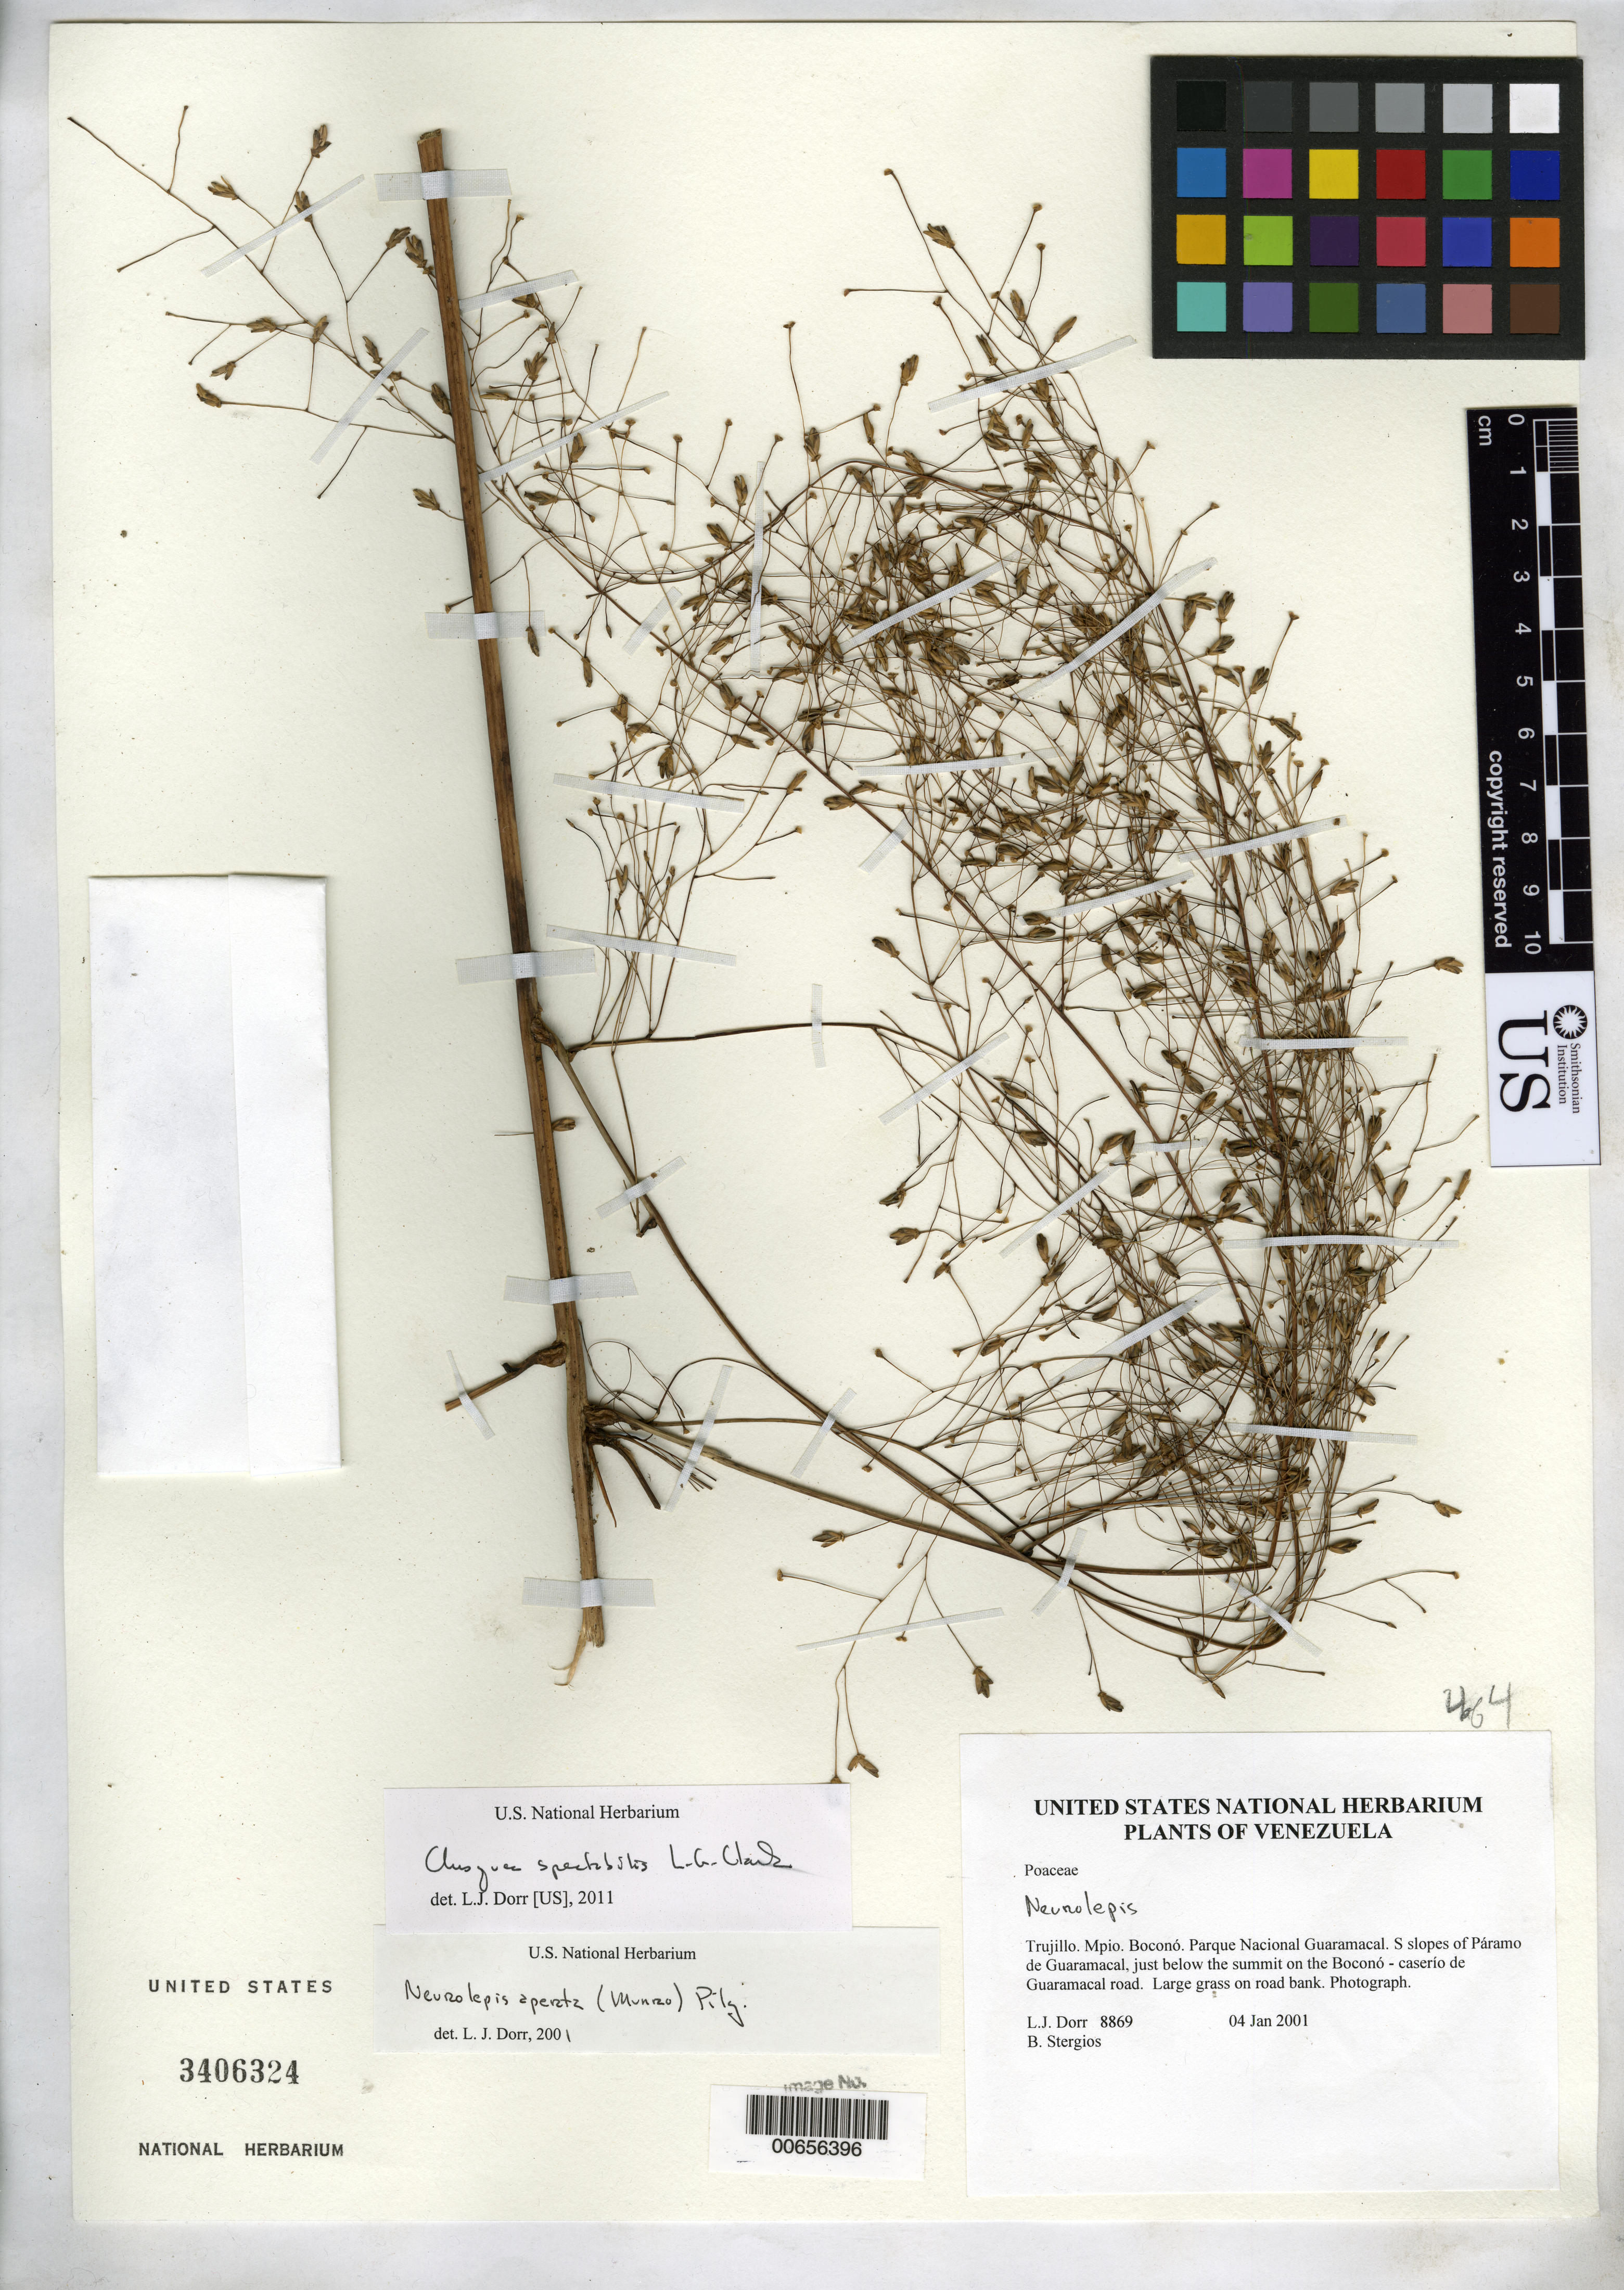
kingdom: Plantae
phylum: Tracheophyta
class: Liliopsida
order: Poales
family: Poaceae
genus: Chusquea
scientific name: Chusquea spectabilis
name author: L.G. Clark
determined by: Dorr, L. J., (BOT), Smithsonian Institution - National Museum of Natural History (UNITED STATES)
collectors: L. J. Dorr & B. G. Stergios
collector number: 8869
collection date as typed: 04 Jan 2001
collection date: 2001-01-04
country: Venezuela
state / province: Trujillo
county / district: Boconó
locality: Parque Nacional Guaramacal. S slopes of Páramo de Guaramacal, just below the summit on the Boconó-caserío de Guaramacal road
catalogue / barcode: US 3406324